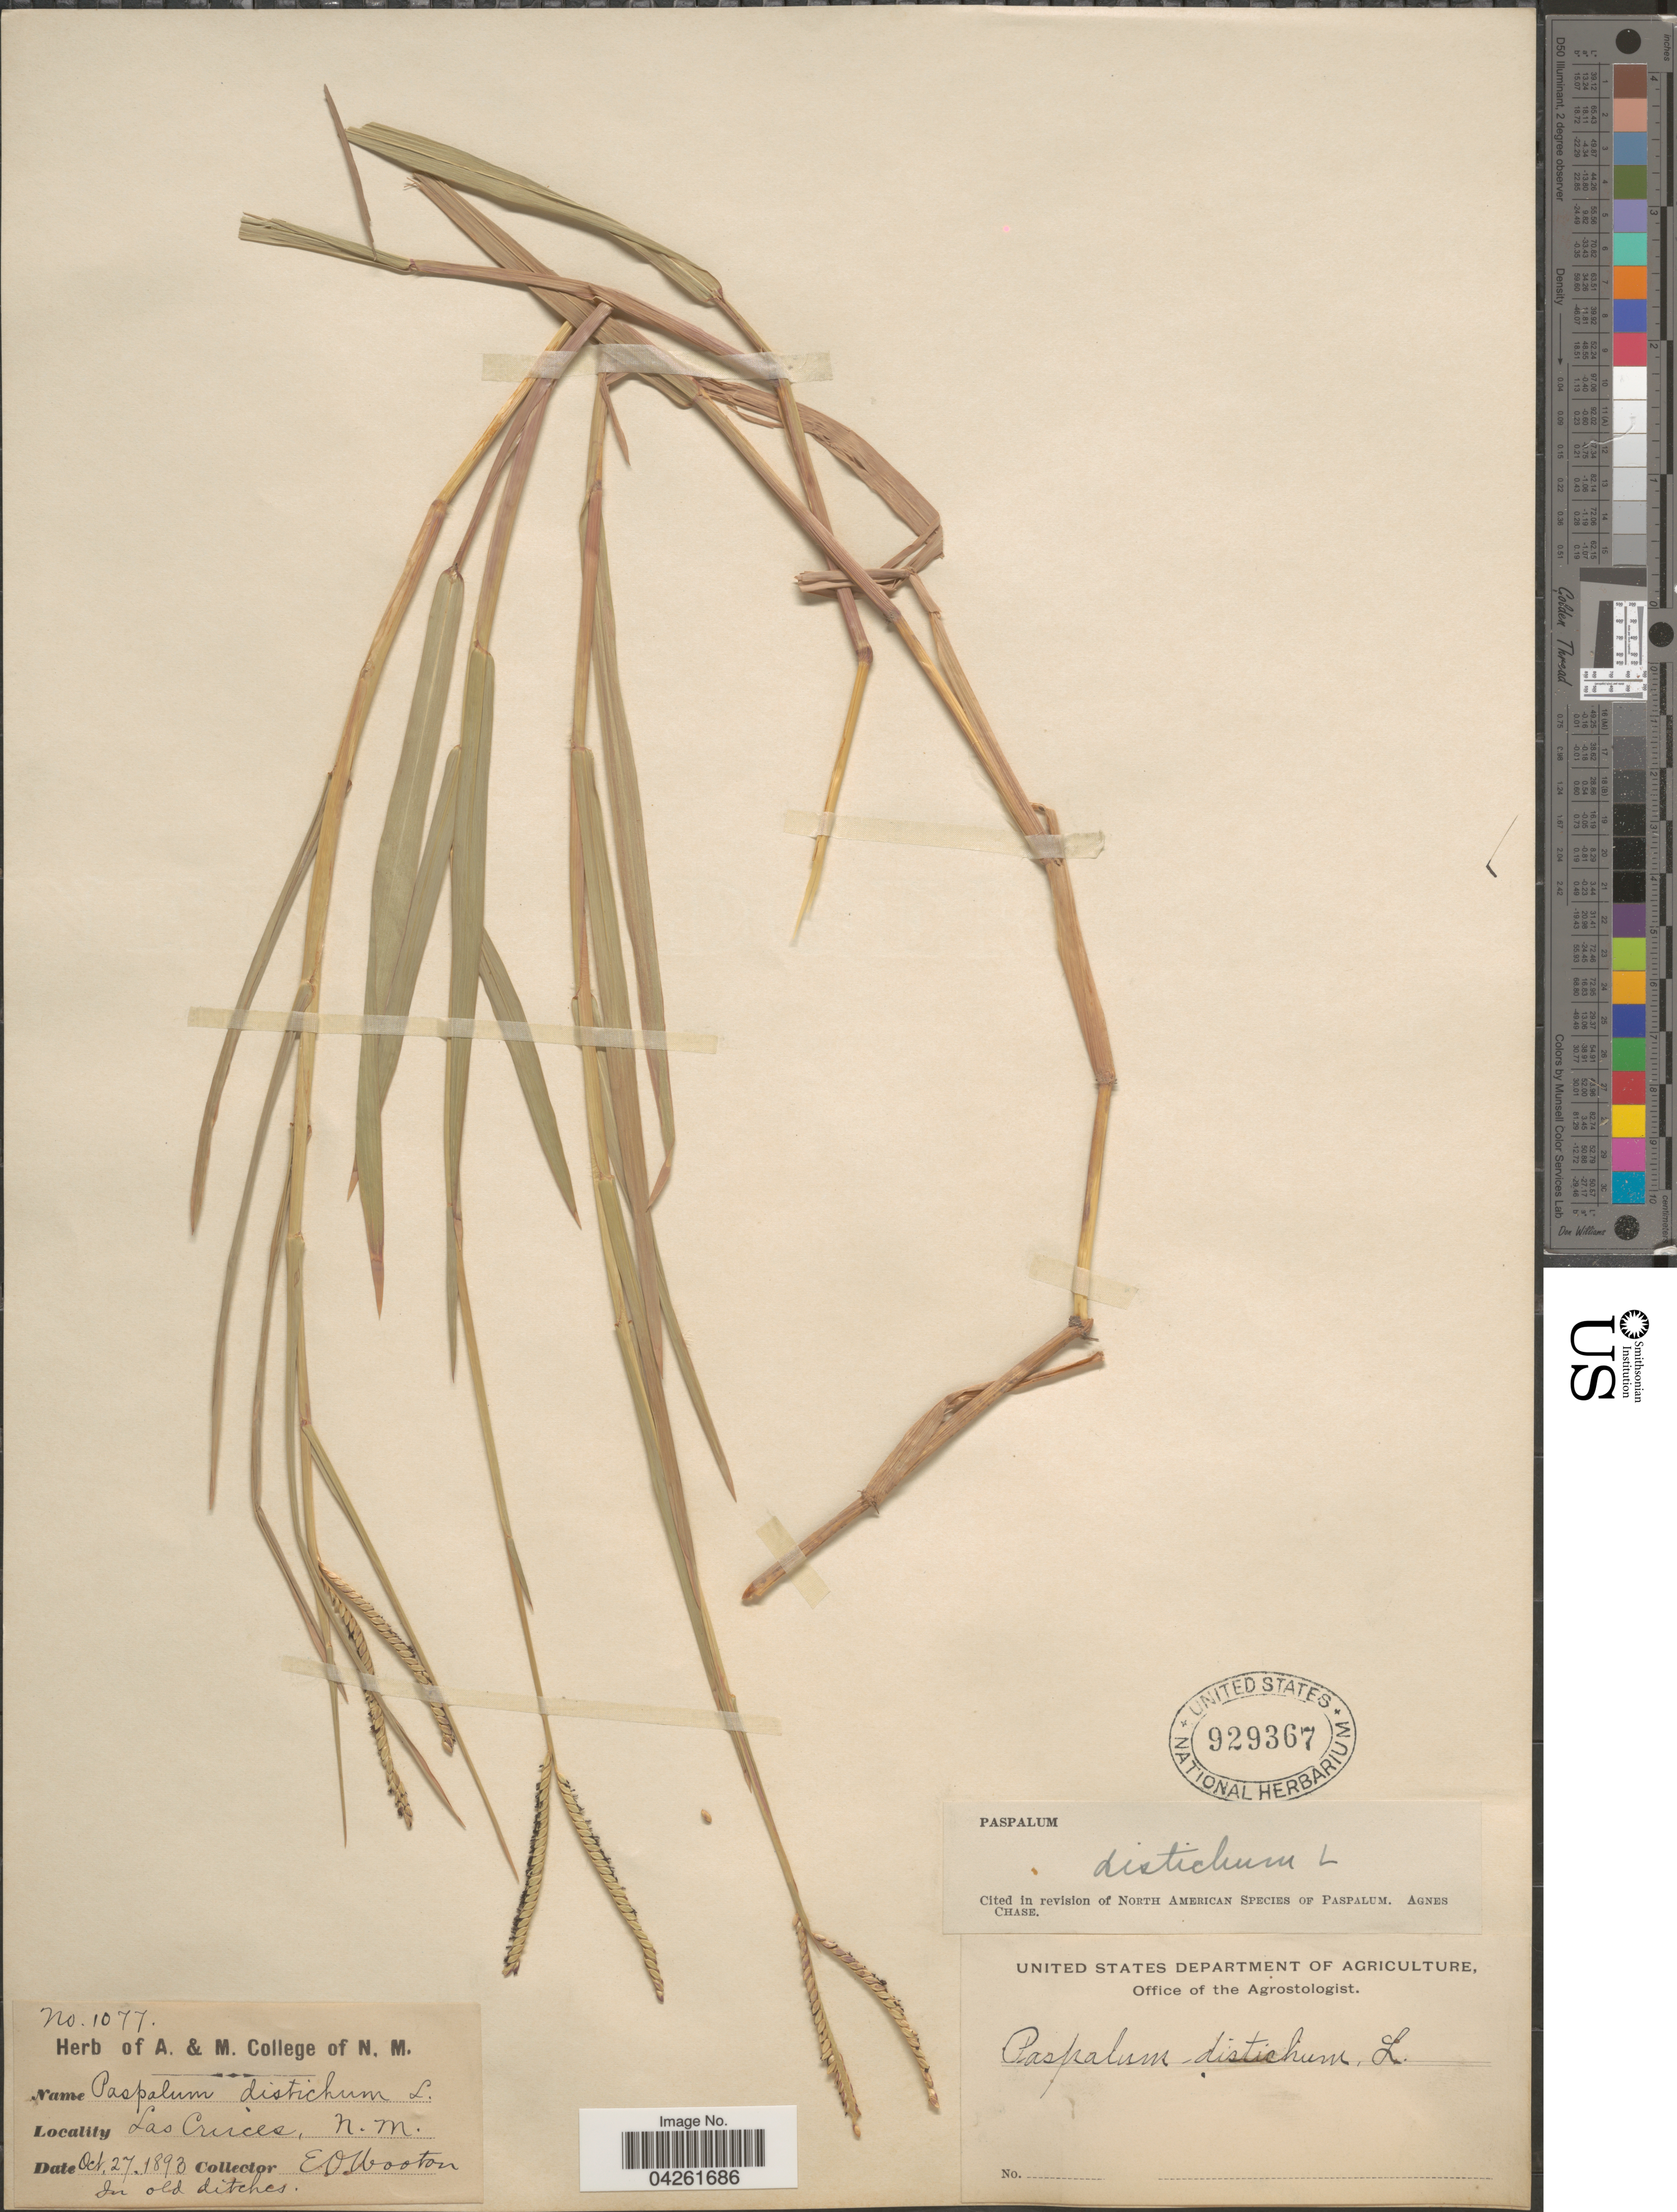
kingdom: Plantae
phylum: Tracheophyta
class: Liliopsida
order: Poales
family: Poaceae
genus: Paspalum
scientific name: Paspalum distichum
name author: L.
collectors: E. O. Wooton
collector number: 1077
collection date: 1893-10-27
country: United States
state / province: New Mexico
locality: Las Cruces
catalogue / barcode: US 929367